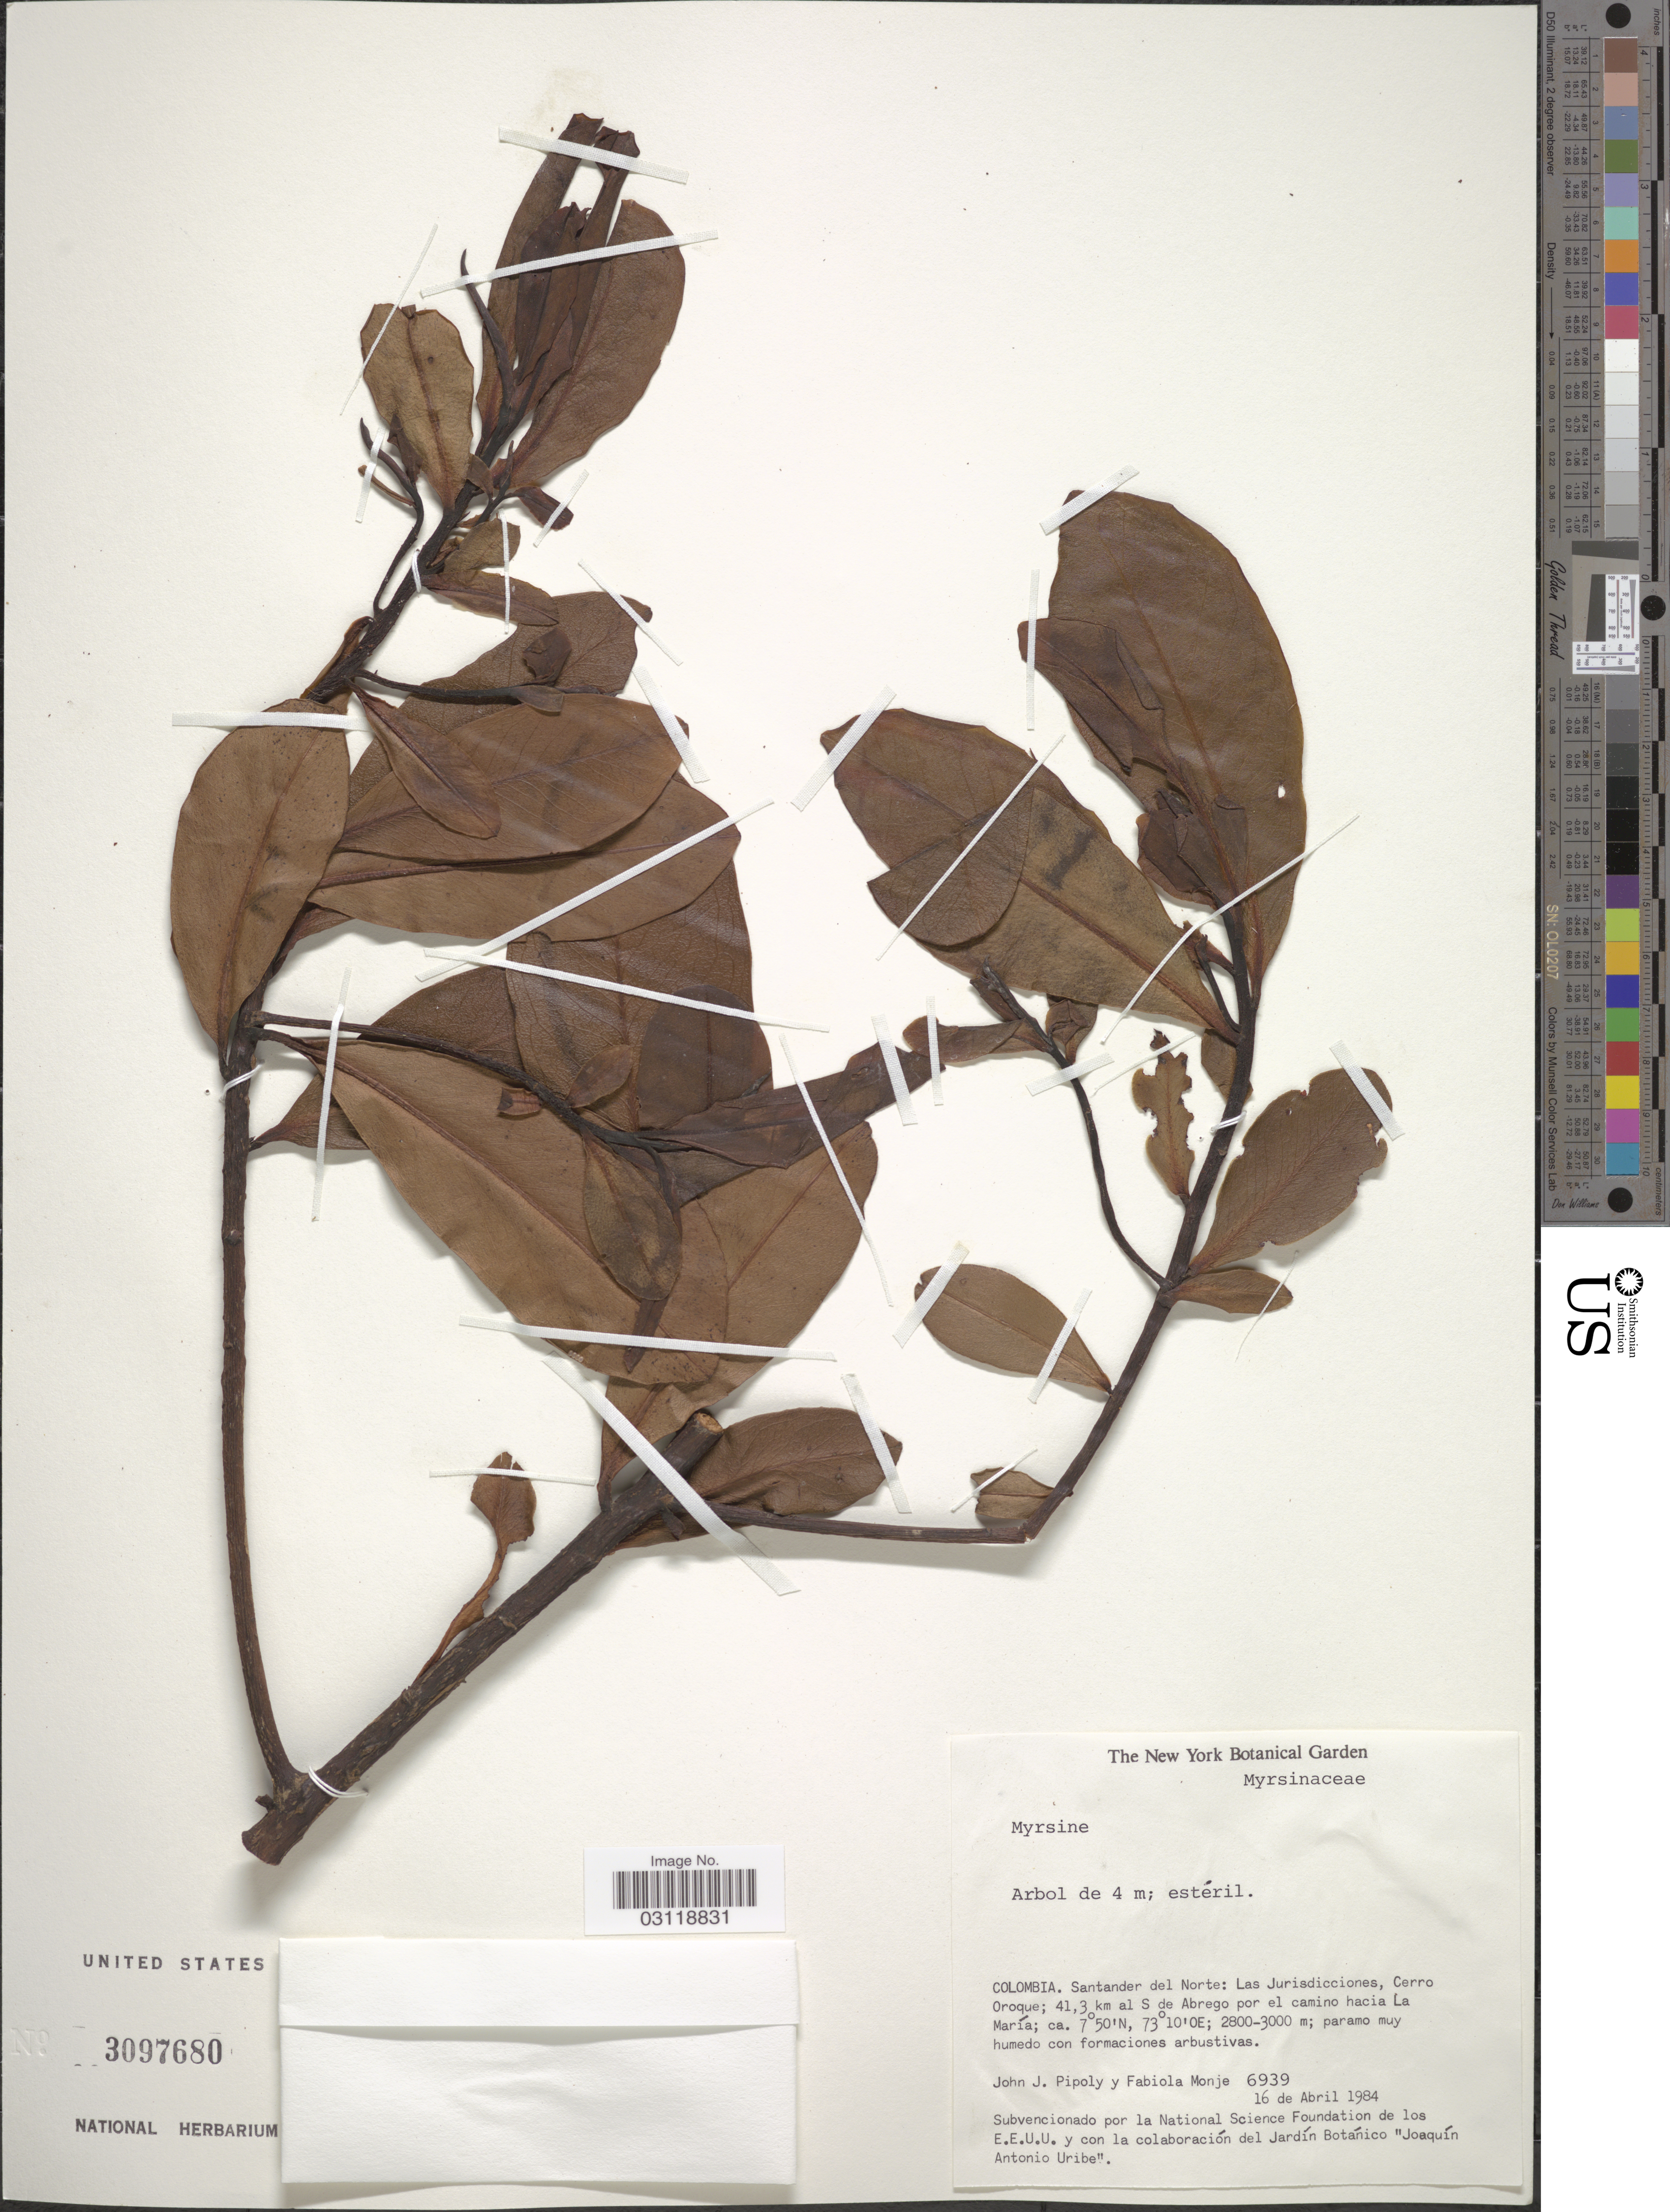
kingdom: Plantae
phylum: Tracheophyta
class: Magnoliopsida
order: Ericales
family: Primulaceae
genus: Rapanea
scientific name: Rapanea sp.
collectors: J. J. Pipoly & F. Monje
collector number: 6939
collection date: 1984-04-16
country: Colombia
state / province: Norte de Santander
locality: Santander del Norte: Las Jurisdicciones, Cerro Oroque; 41.3 km al S de Abrego por el camino hacia La María.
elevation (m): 2800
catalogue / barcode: US 3097680